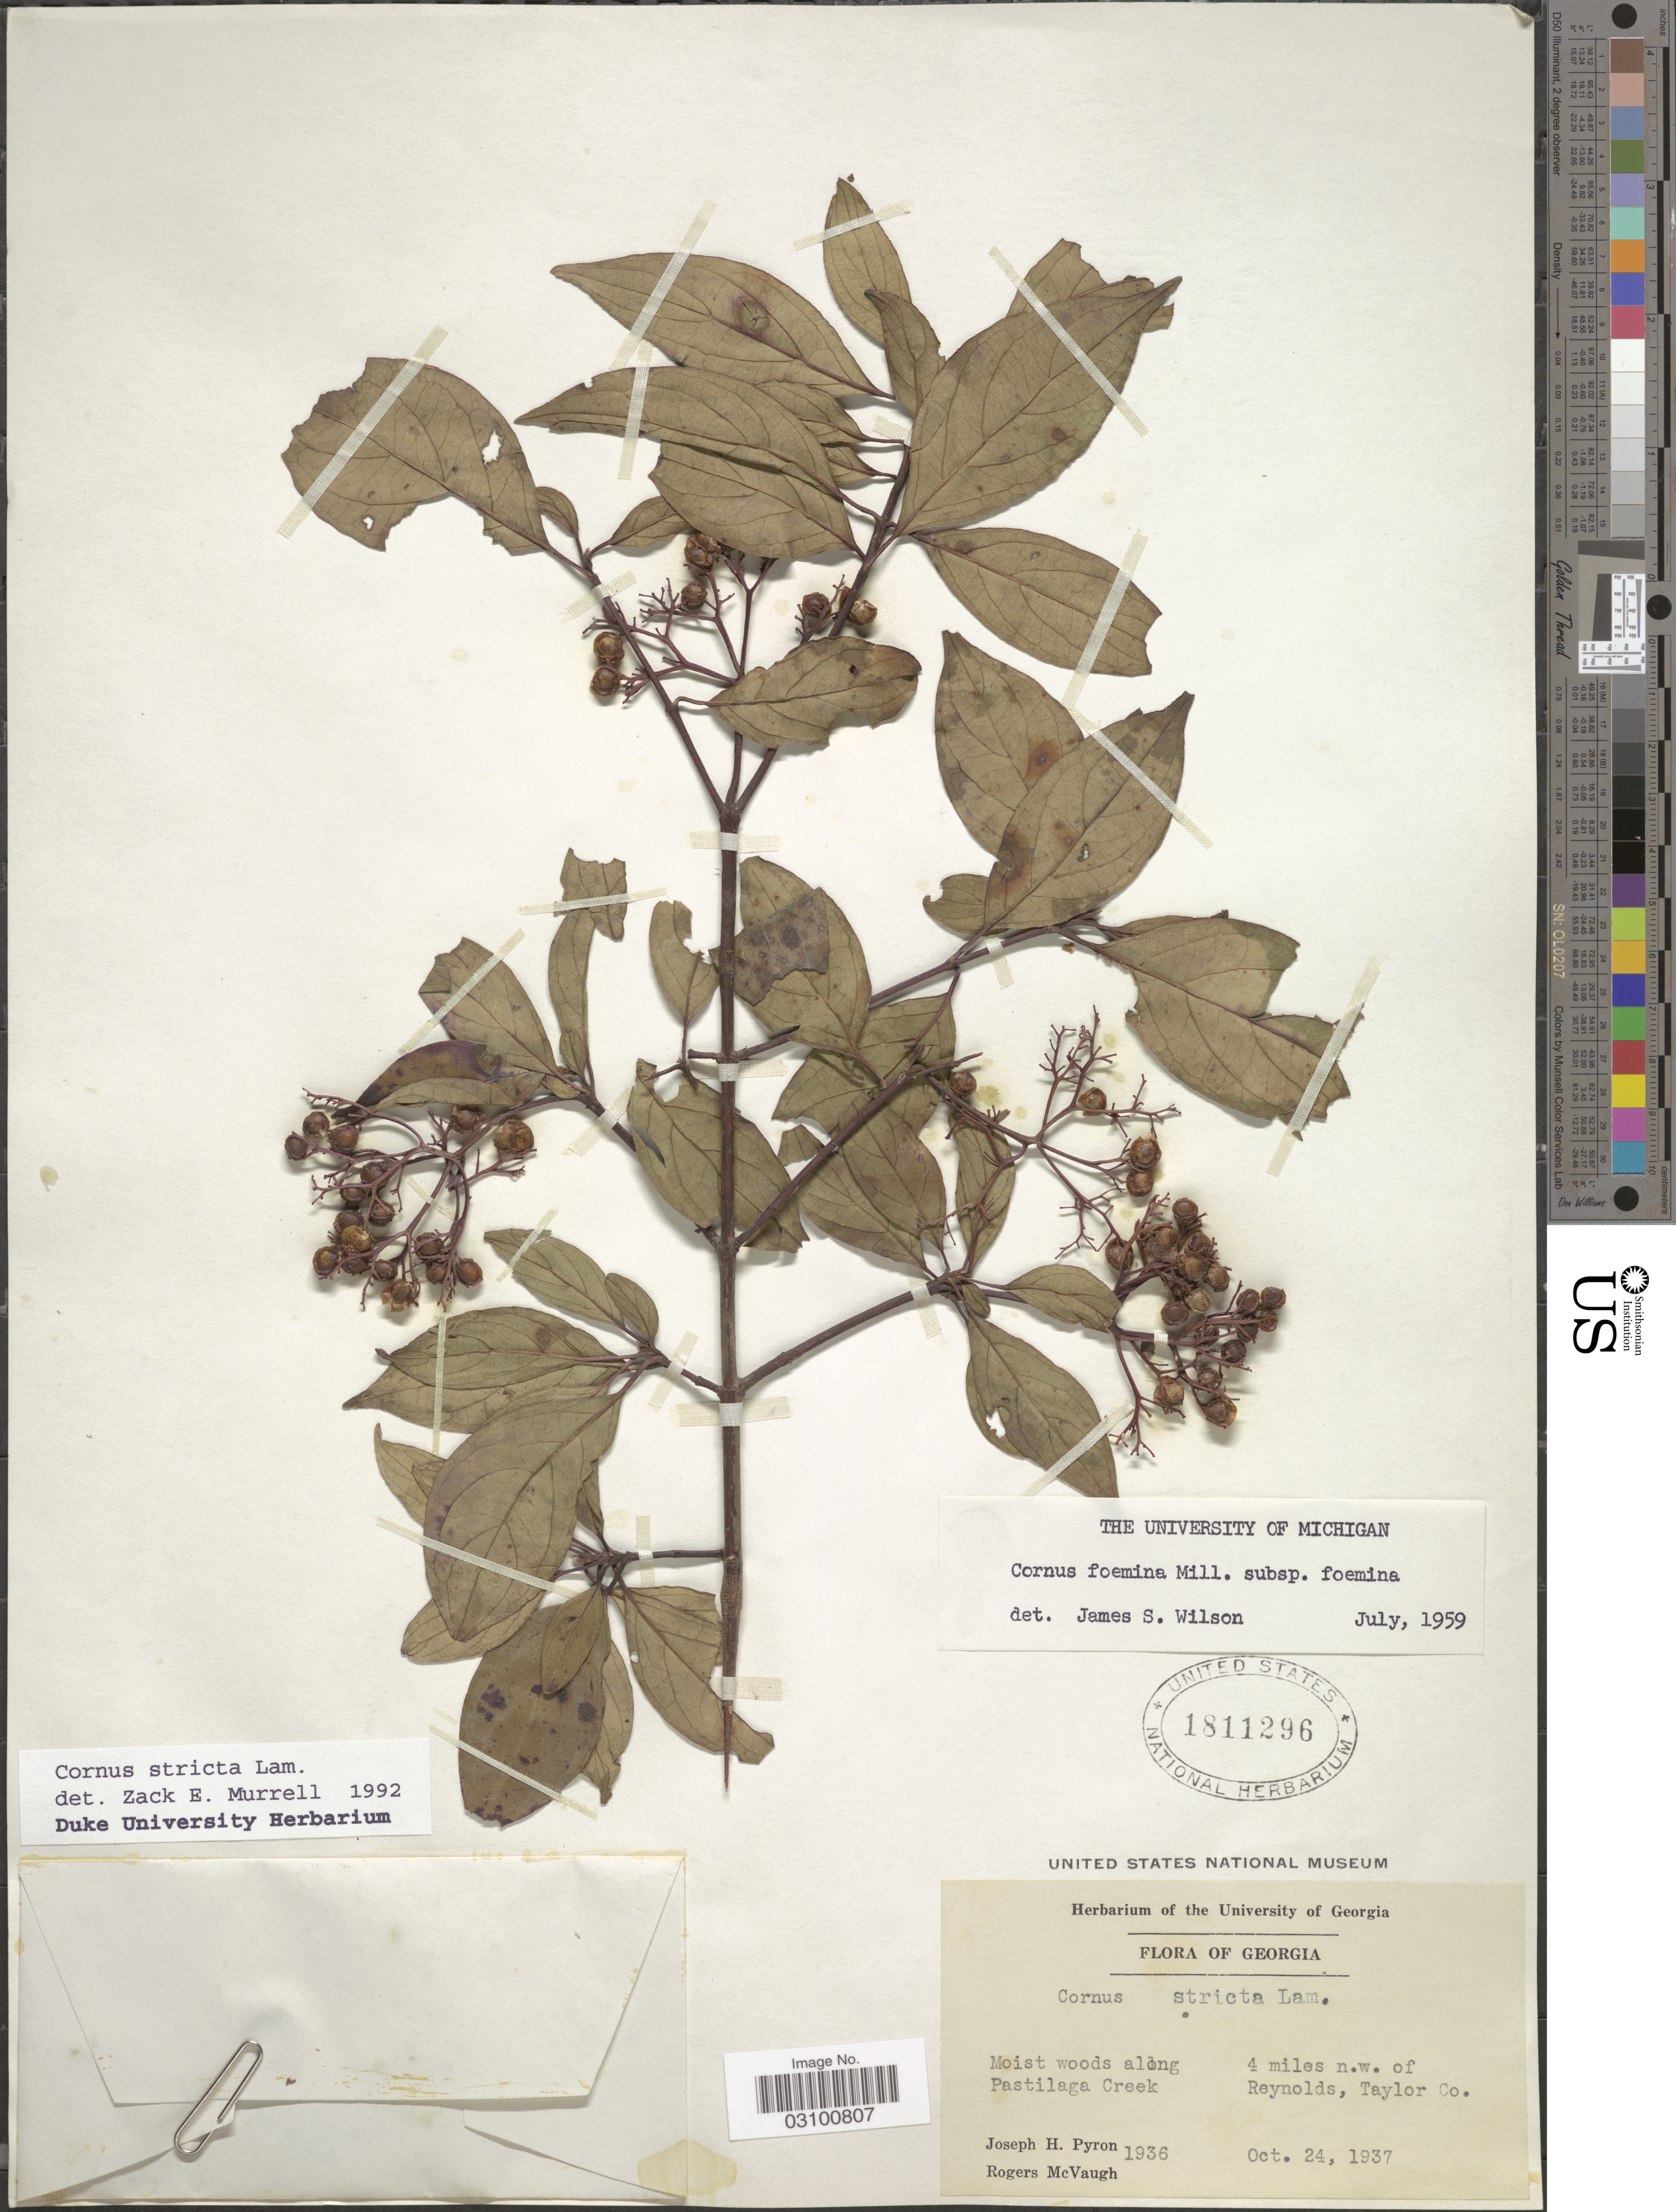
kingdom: Plantae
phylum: Tracheophyta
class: Magnoliopsida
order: Cornales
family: Cornaceae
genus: Cornus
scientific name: Cornus stricta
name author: Lam.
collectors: J. H. Pyron & R. McVaugh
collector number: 1936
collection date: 1937-10-24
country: United States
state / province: Georgia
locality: Moist woods along Pastilaga Creek. 4 miles n.w. of Reynolds, Taylor Co.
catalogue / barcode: US 1811296